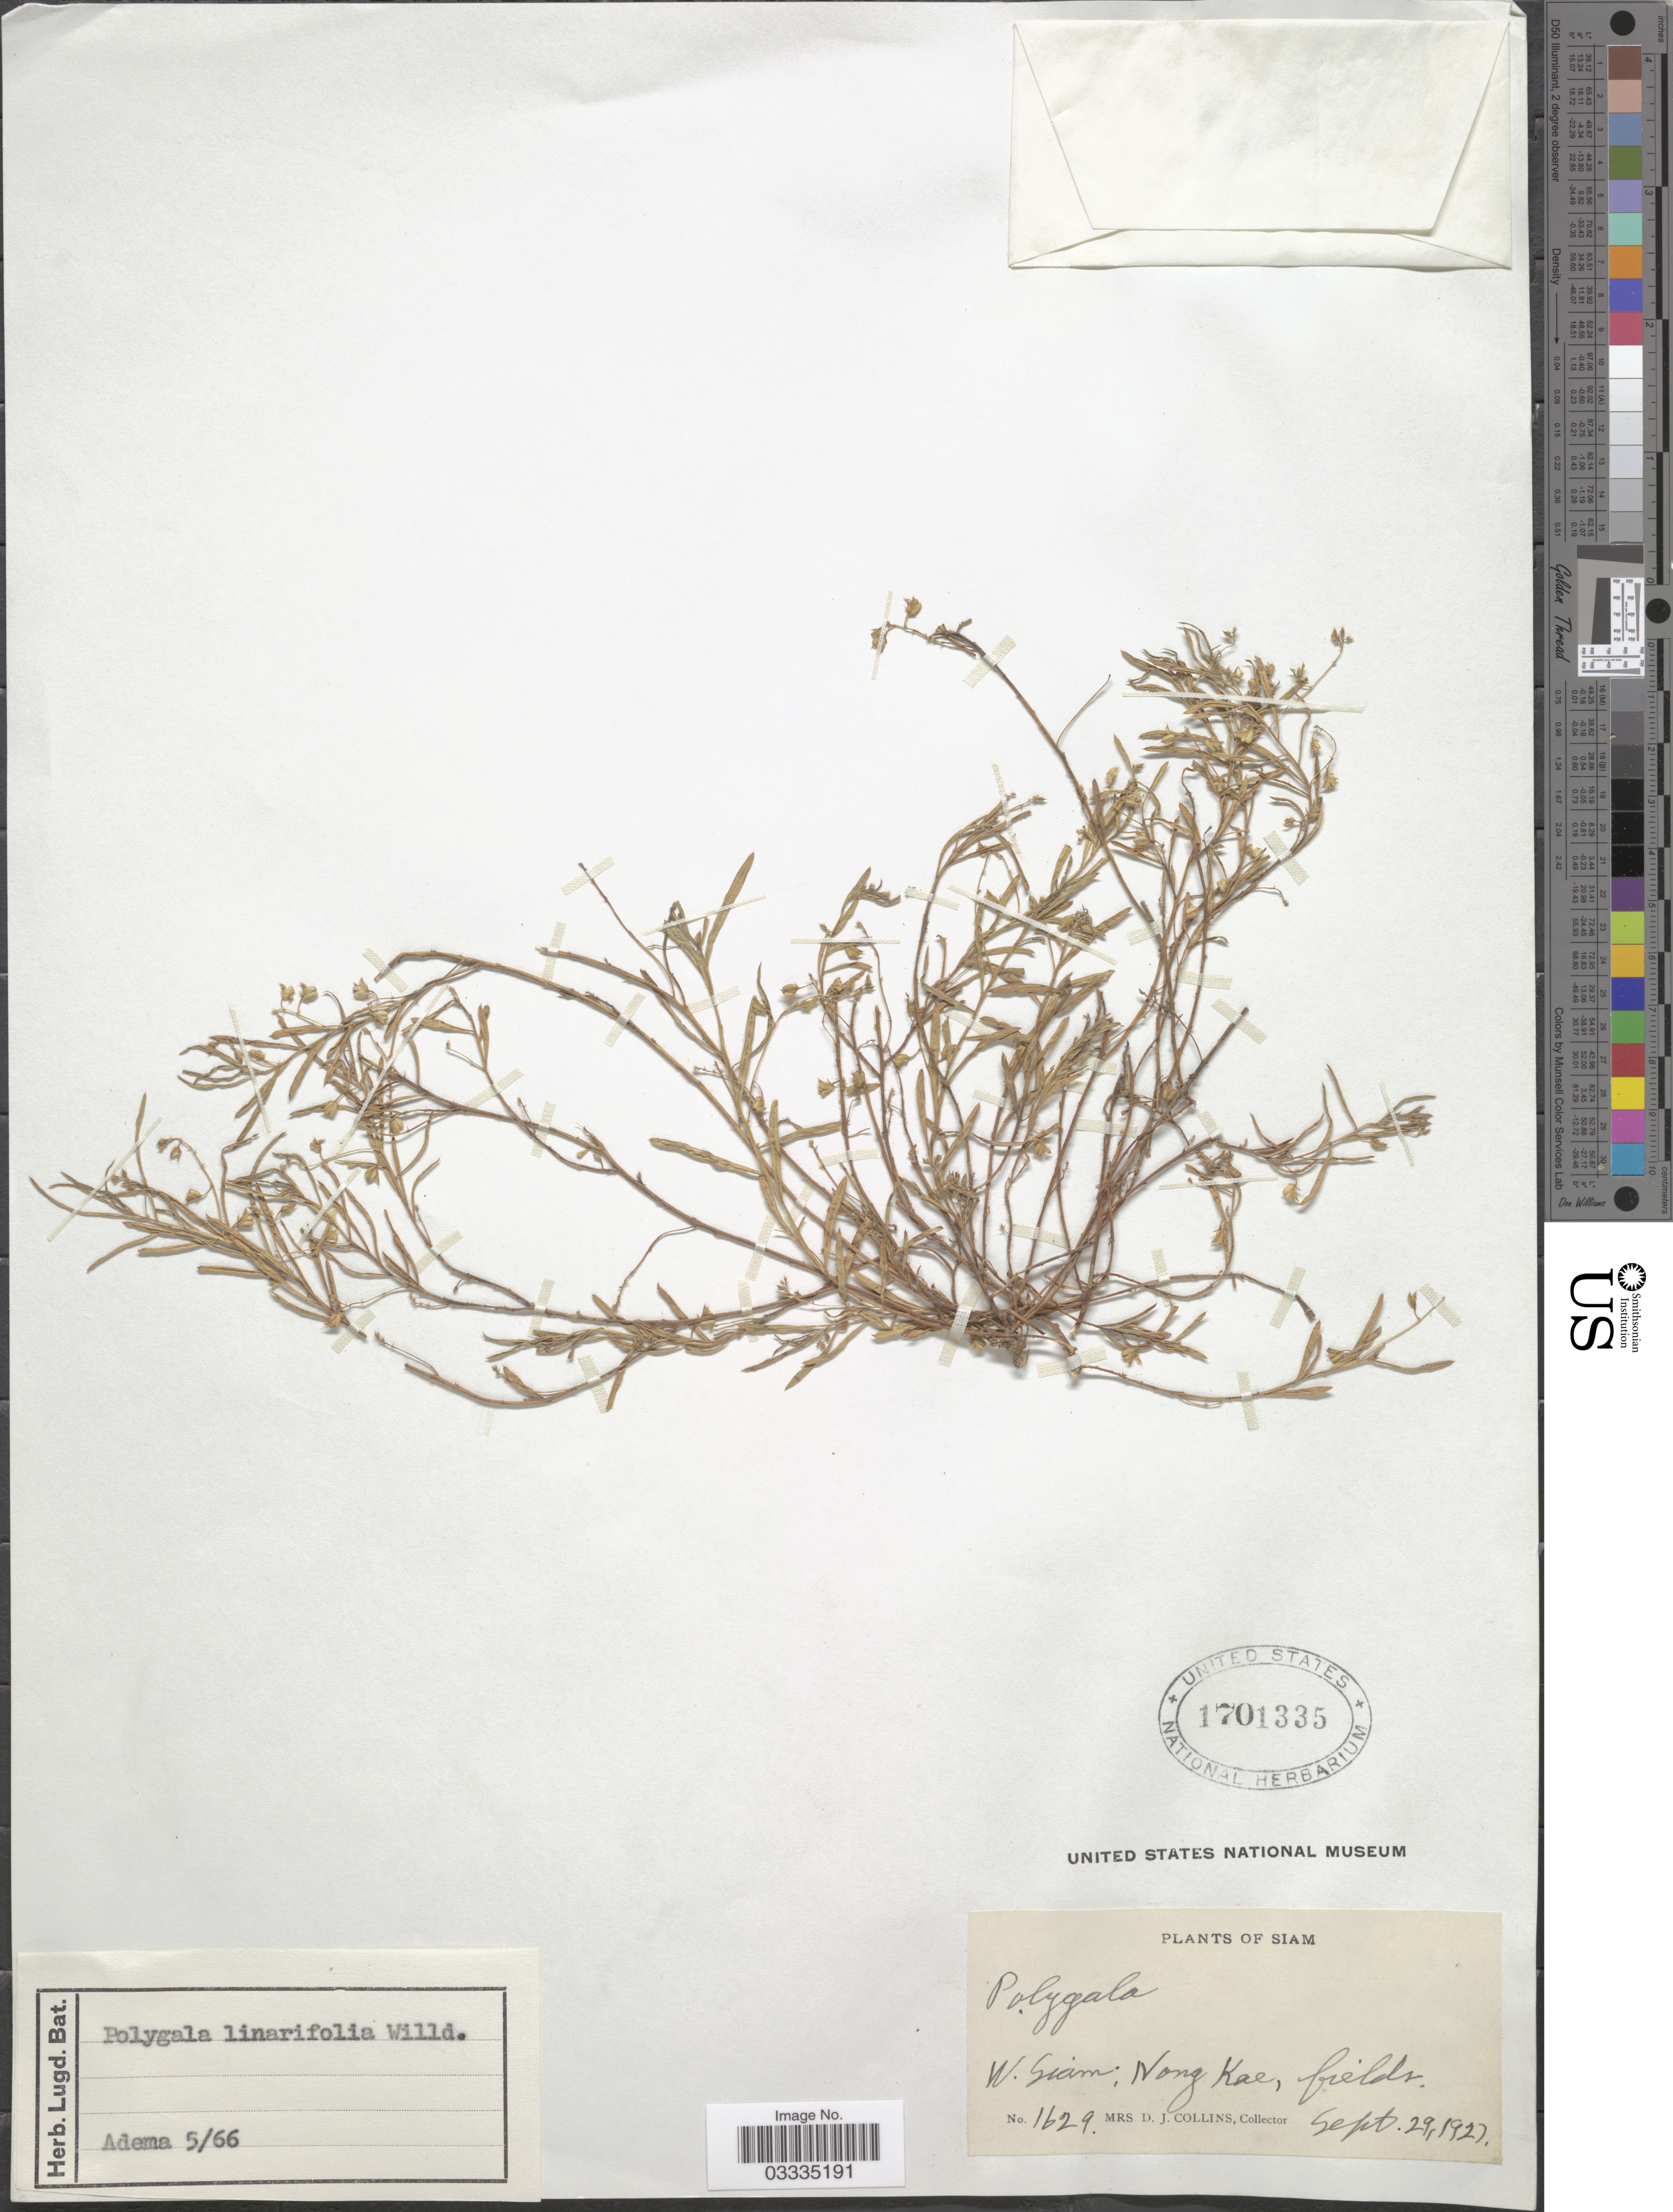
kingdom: Plantae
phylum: Tracheophyta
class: Magnoliopsida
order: Fabales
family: Polygalaceae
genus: Polygala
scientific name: Polygala linarifolia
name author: Willd.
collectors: Mrs. D. J. Collins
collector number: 1629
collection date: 1927-09-29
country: Thailand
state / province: Nong Khai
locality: Siam. W. Siam: Nong Kae.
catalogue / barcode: US 1701335